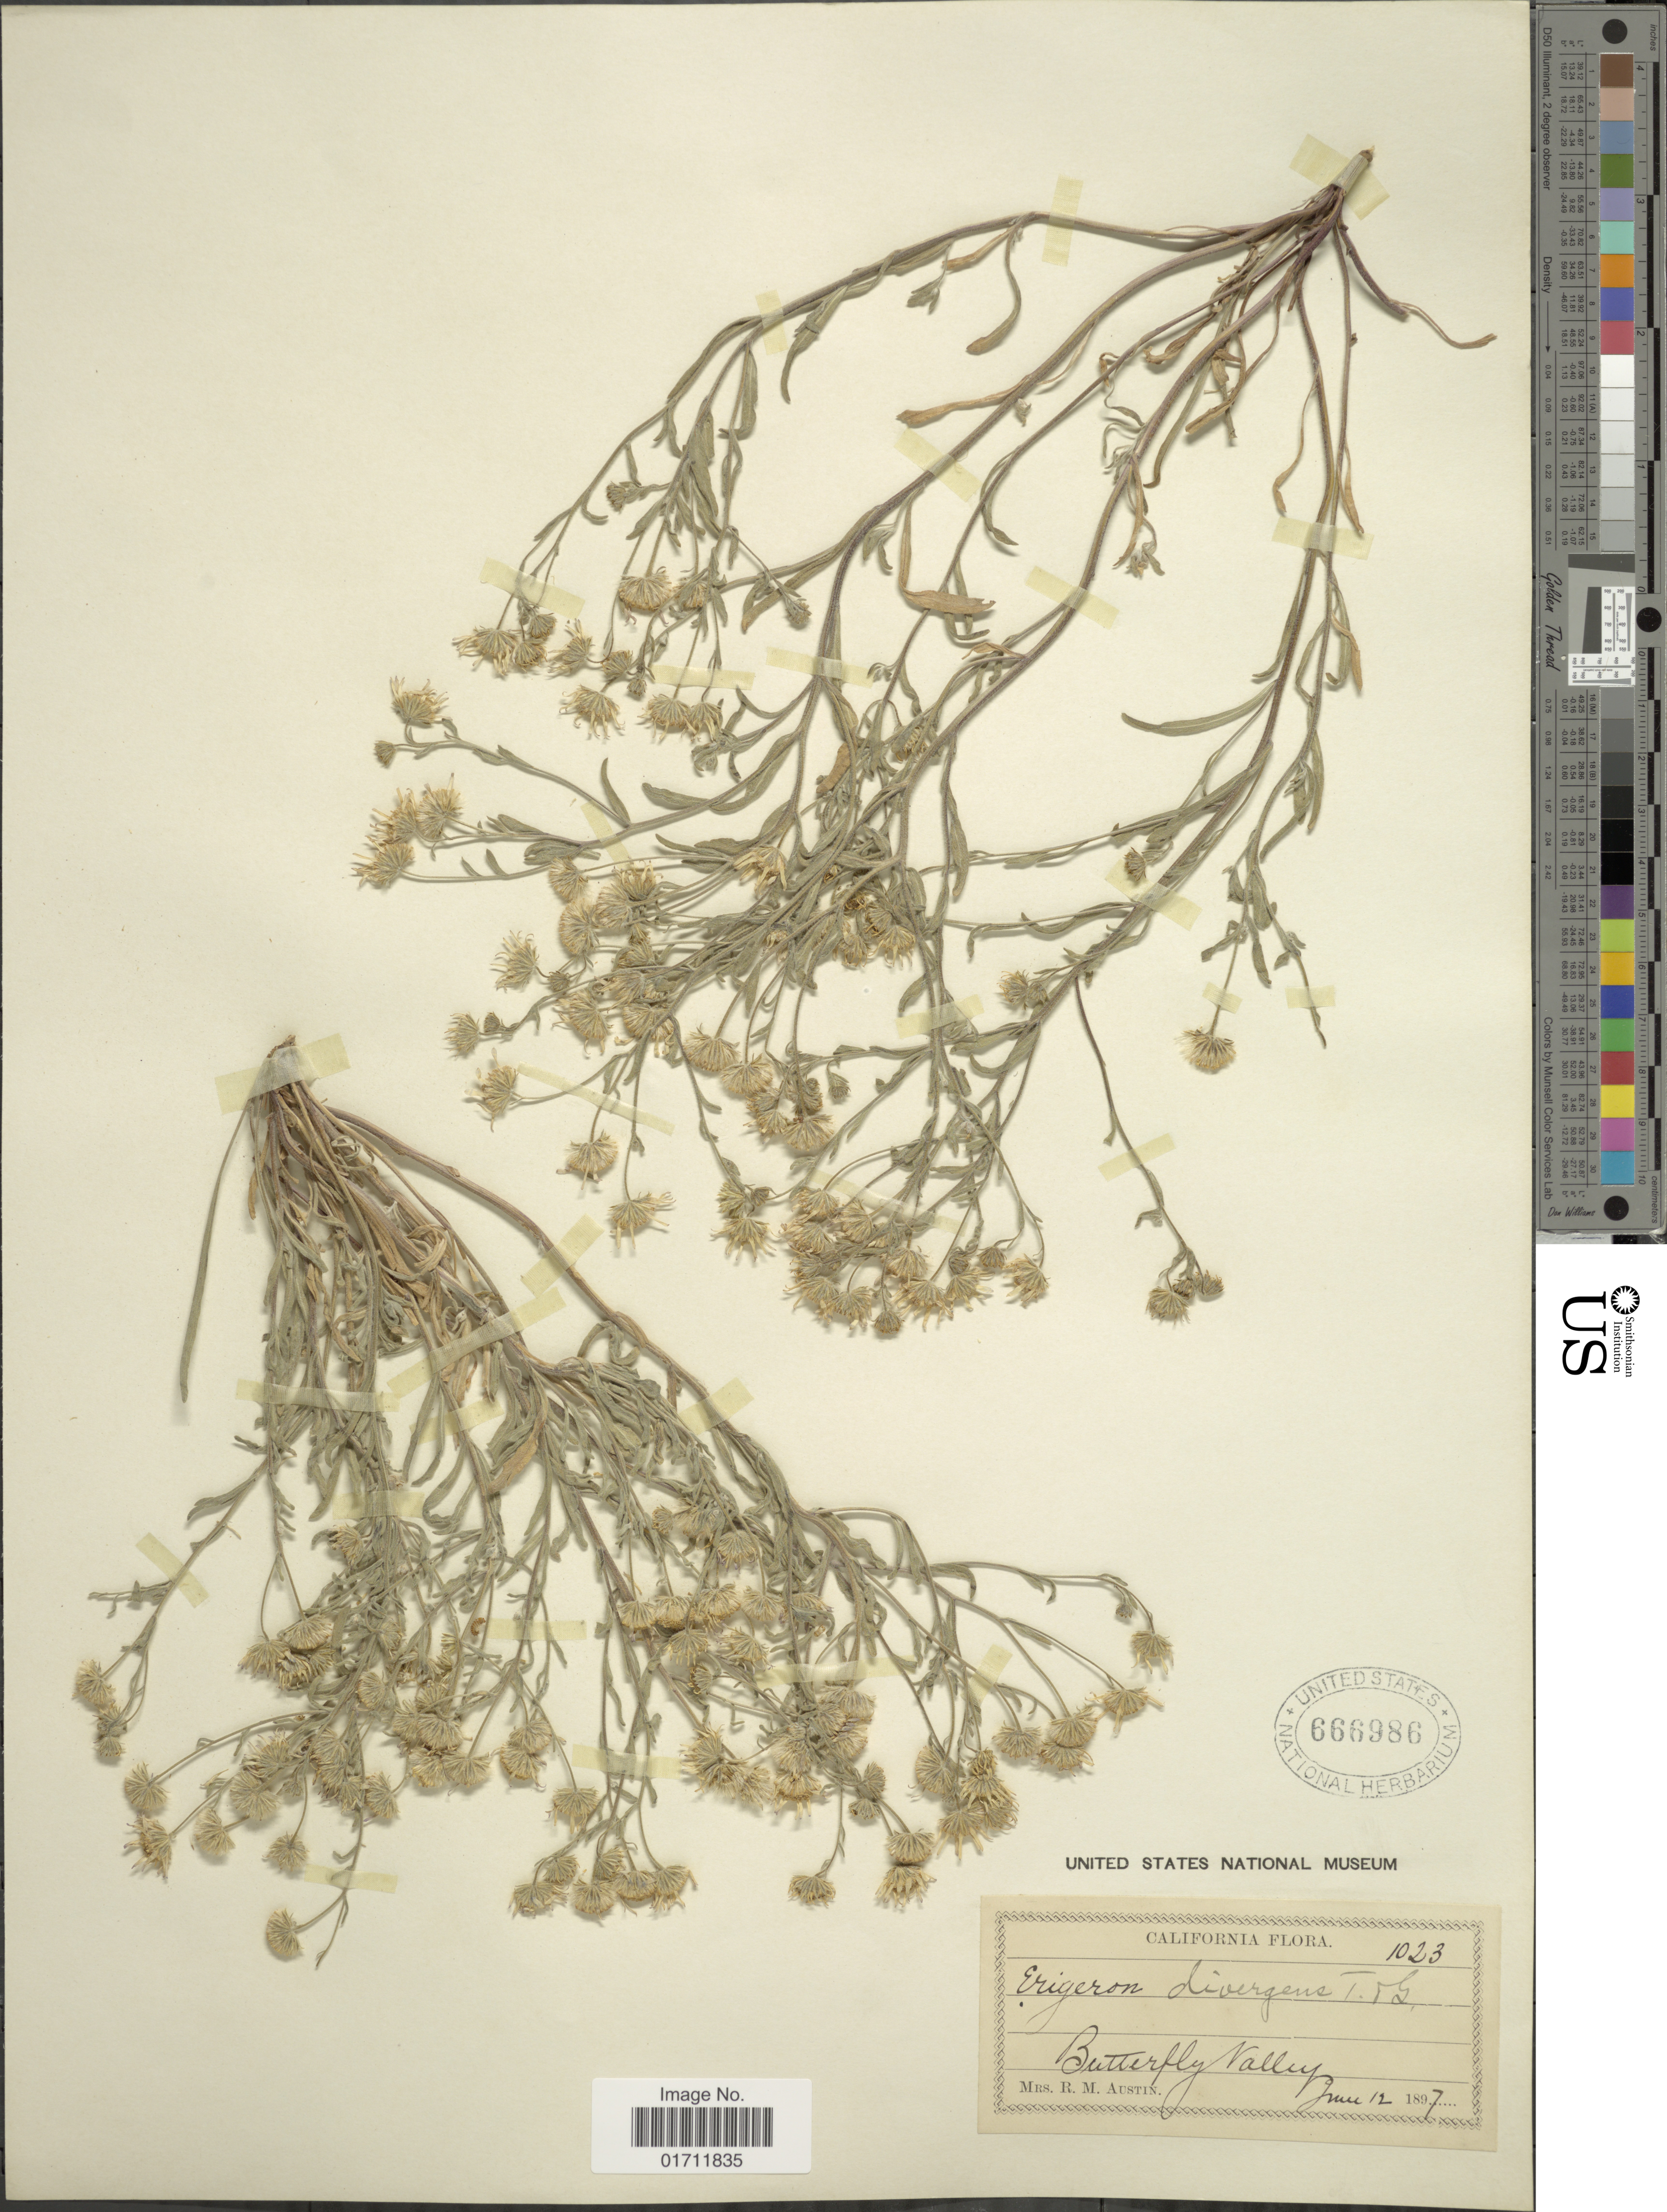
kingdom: Plantae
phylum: Tracheophyta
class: Magnoliopsida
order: Asterales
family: Asteraceae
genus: Erigeron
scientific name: Erigeron divergens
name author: Torr. & A. Gray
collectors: R. Austin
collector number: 1023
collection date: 1897-06-12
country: United States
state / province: California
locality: Buttefly Valley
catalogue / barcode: US 666986